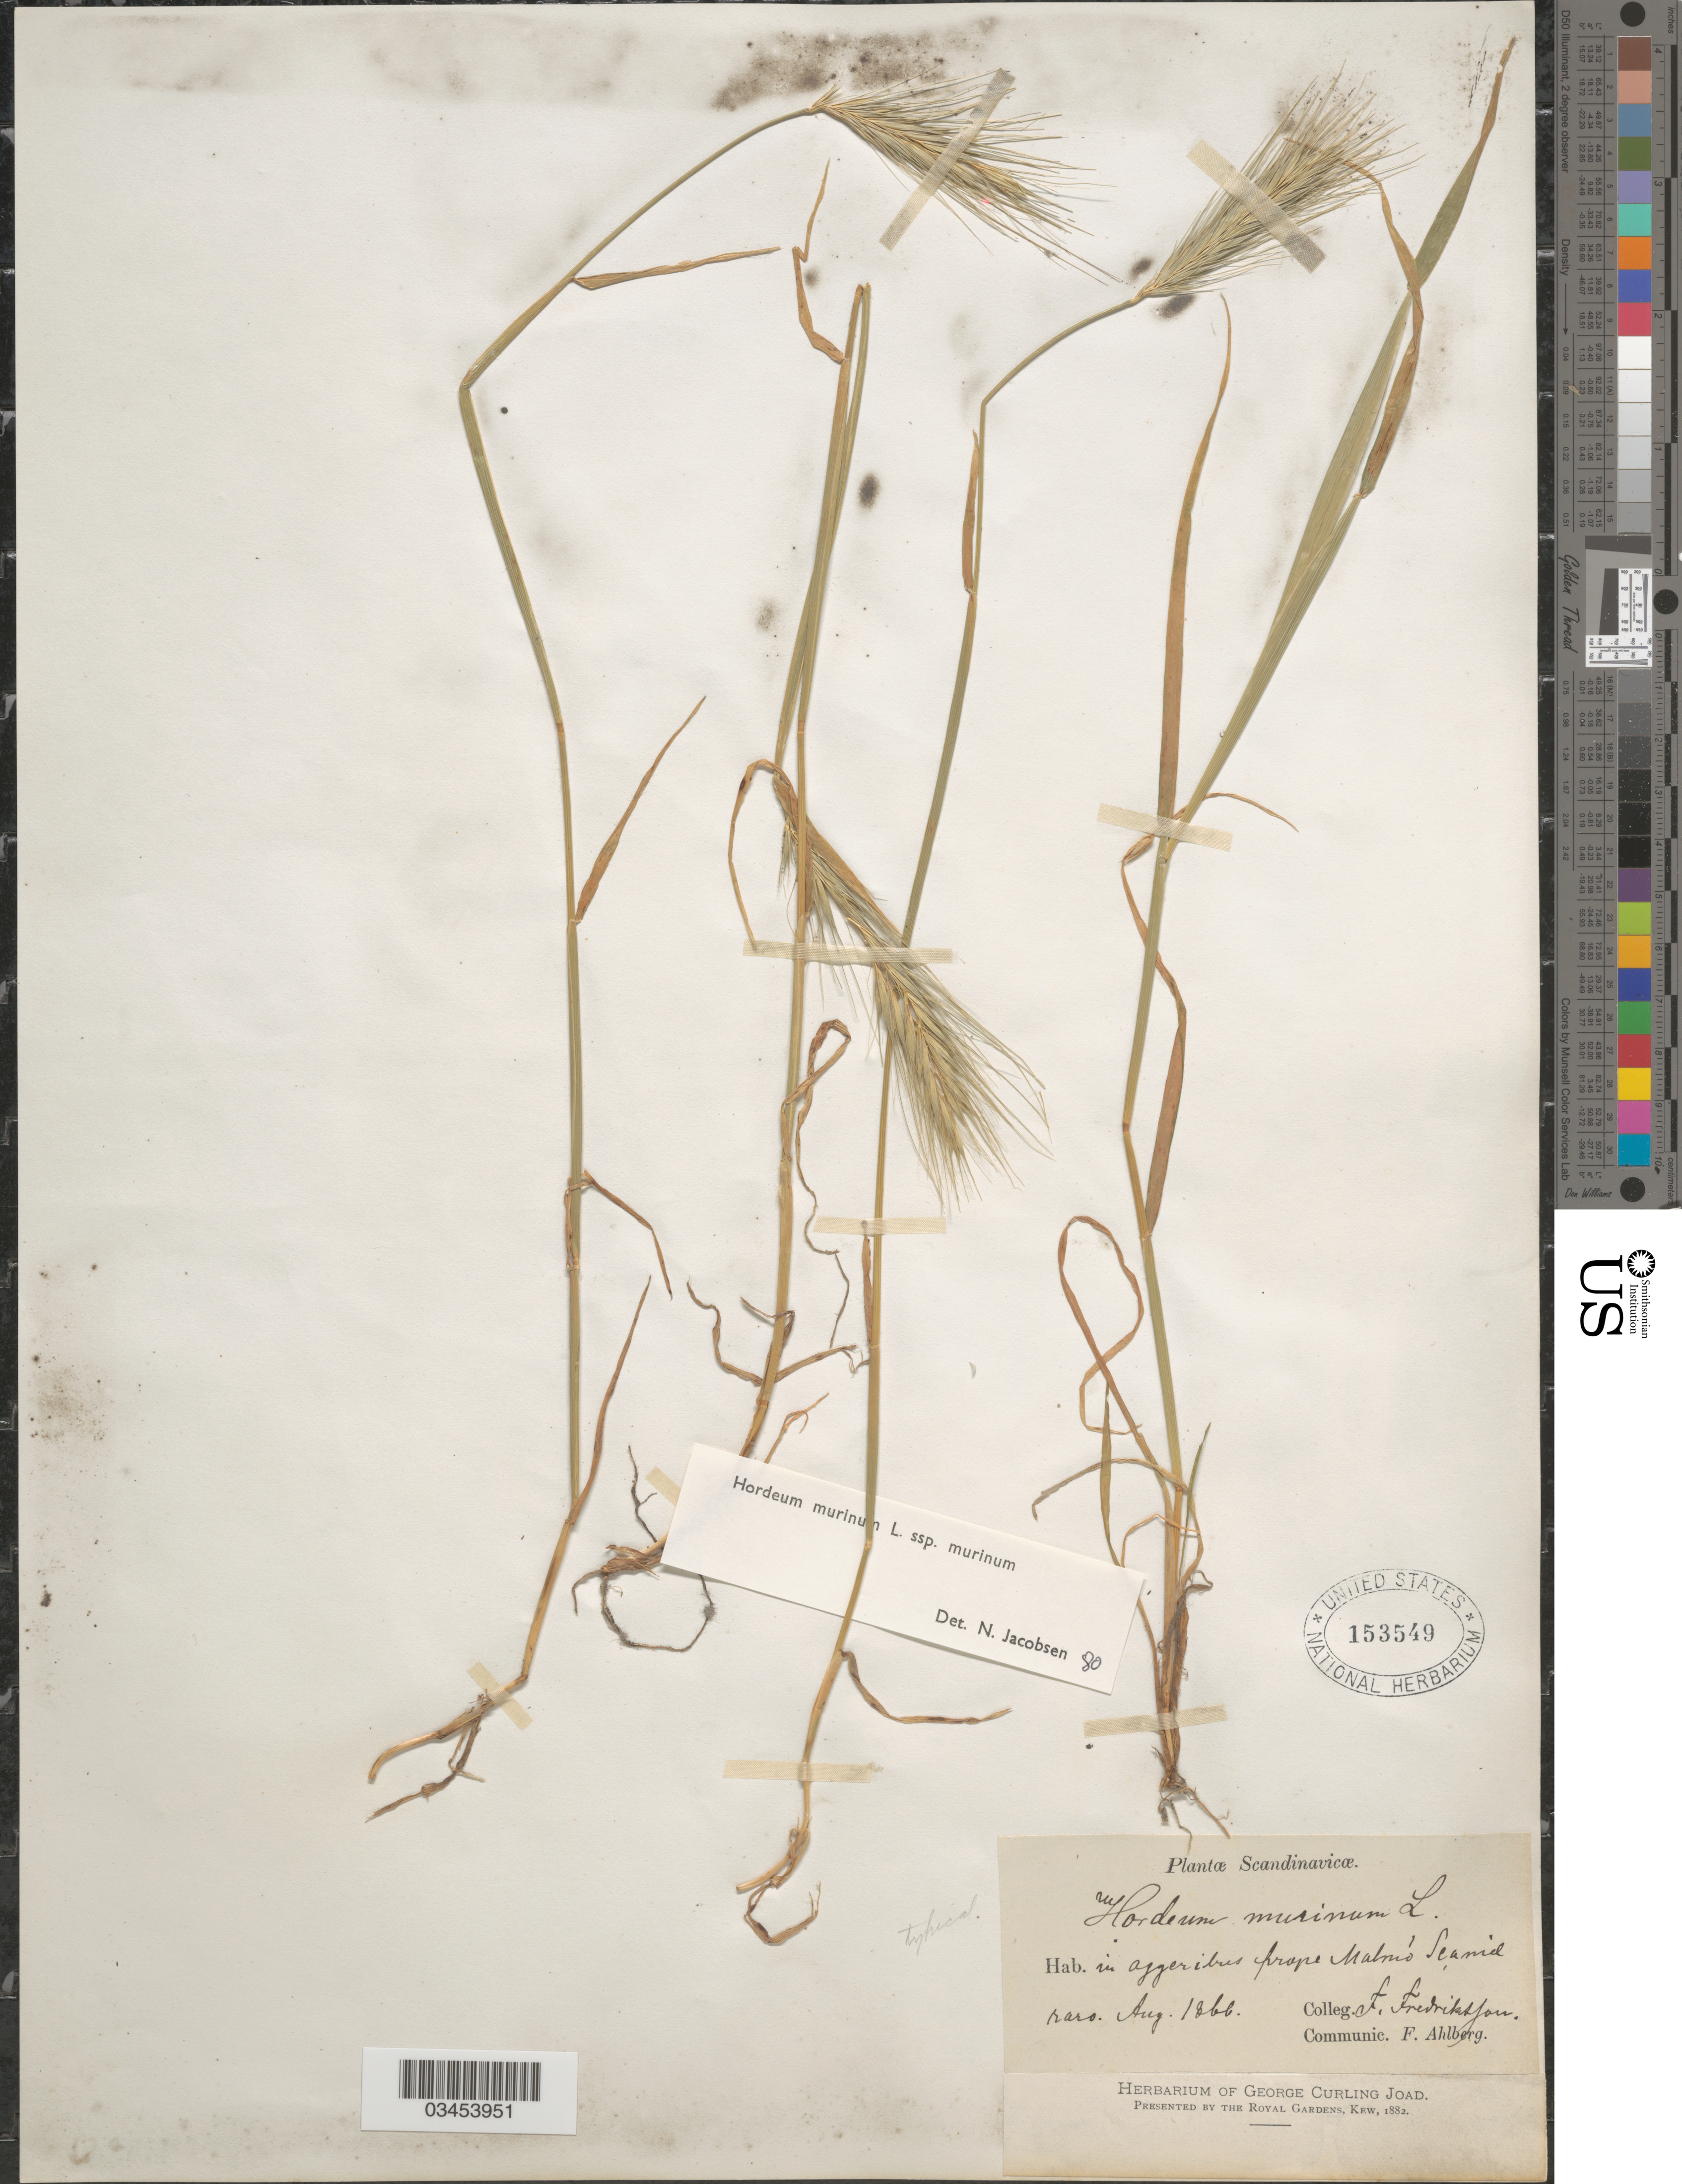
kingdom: Plantae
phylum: Tracheophyta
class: Liliopsida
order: Poales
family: Poaceae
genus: Hordeum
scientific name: Hordeum murinum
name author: L.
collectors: F. Fredriksson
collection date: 1866-08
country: Sweden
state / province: Skåne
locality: Scandinavicæ. In aggeribus prope Malmõ Sçania.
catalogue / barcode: US 153549